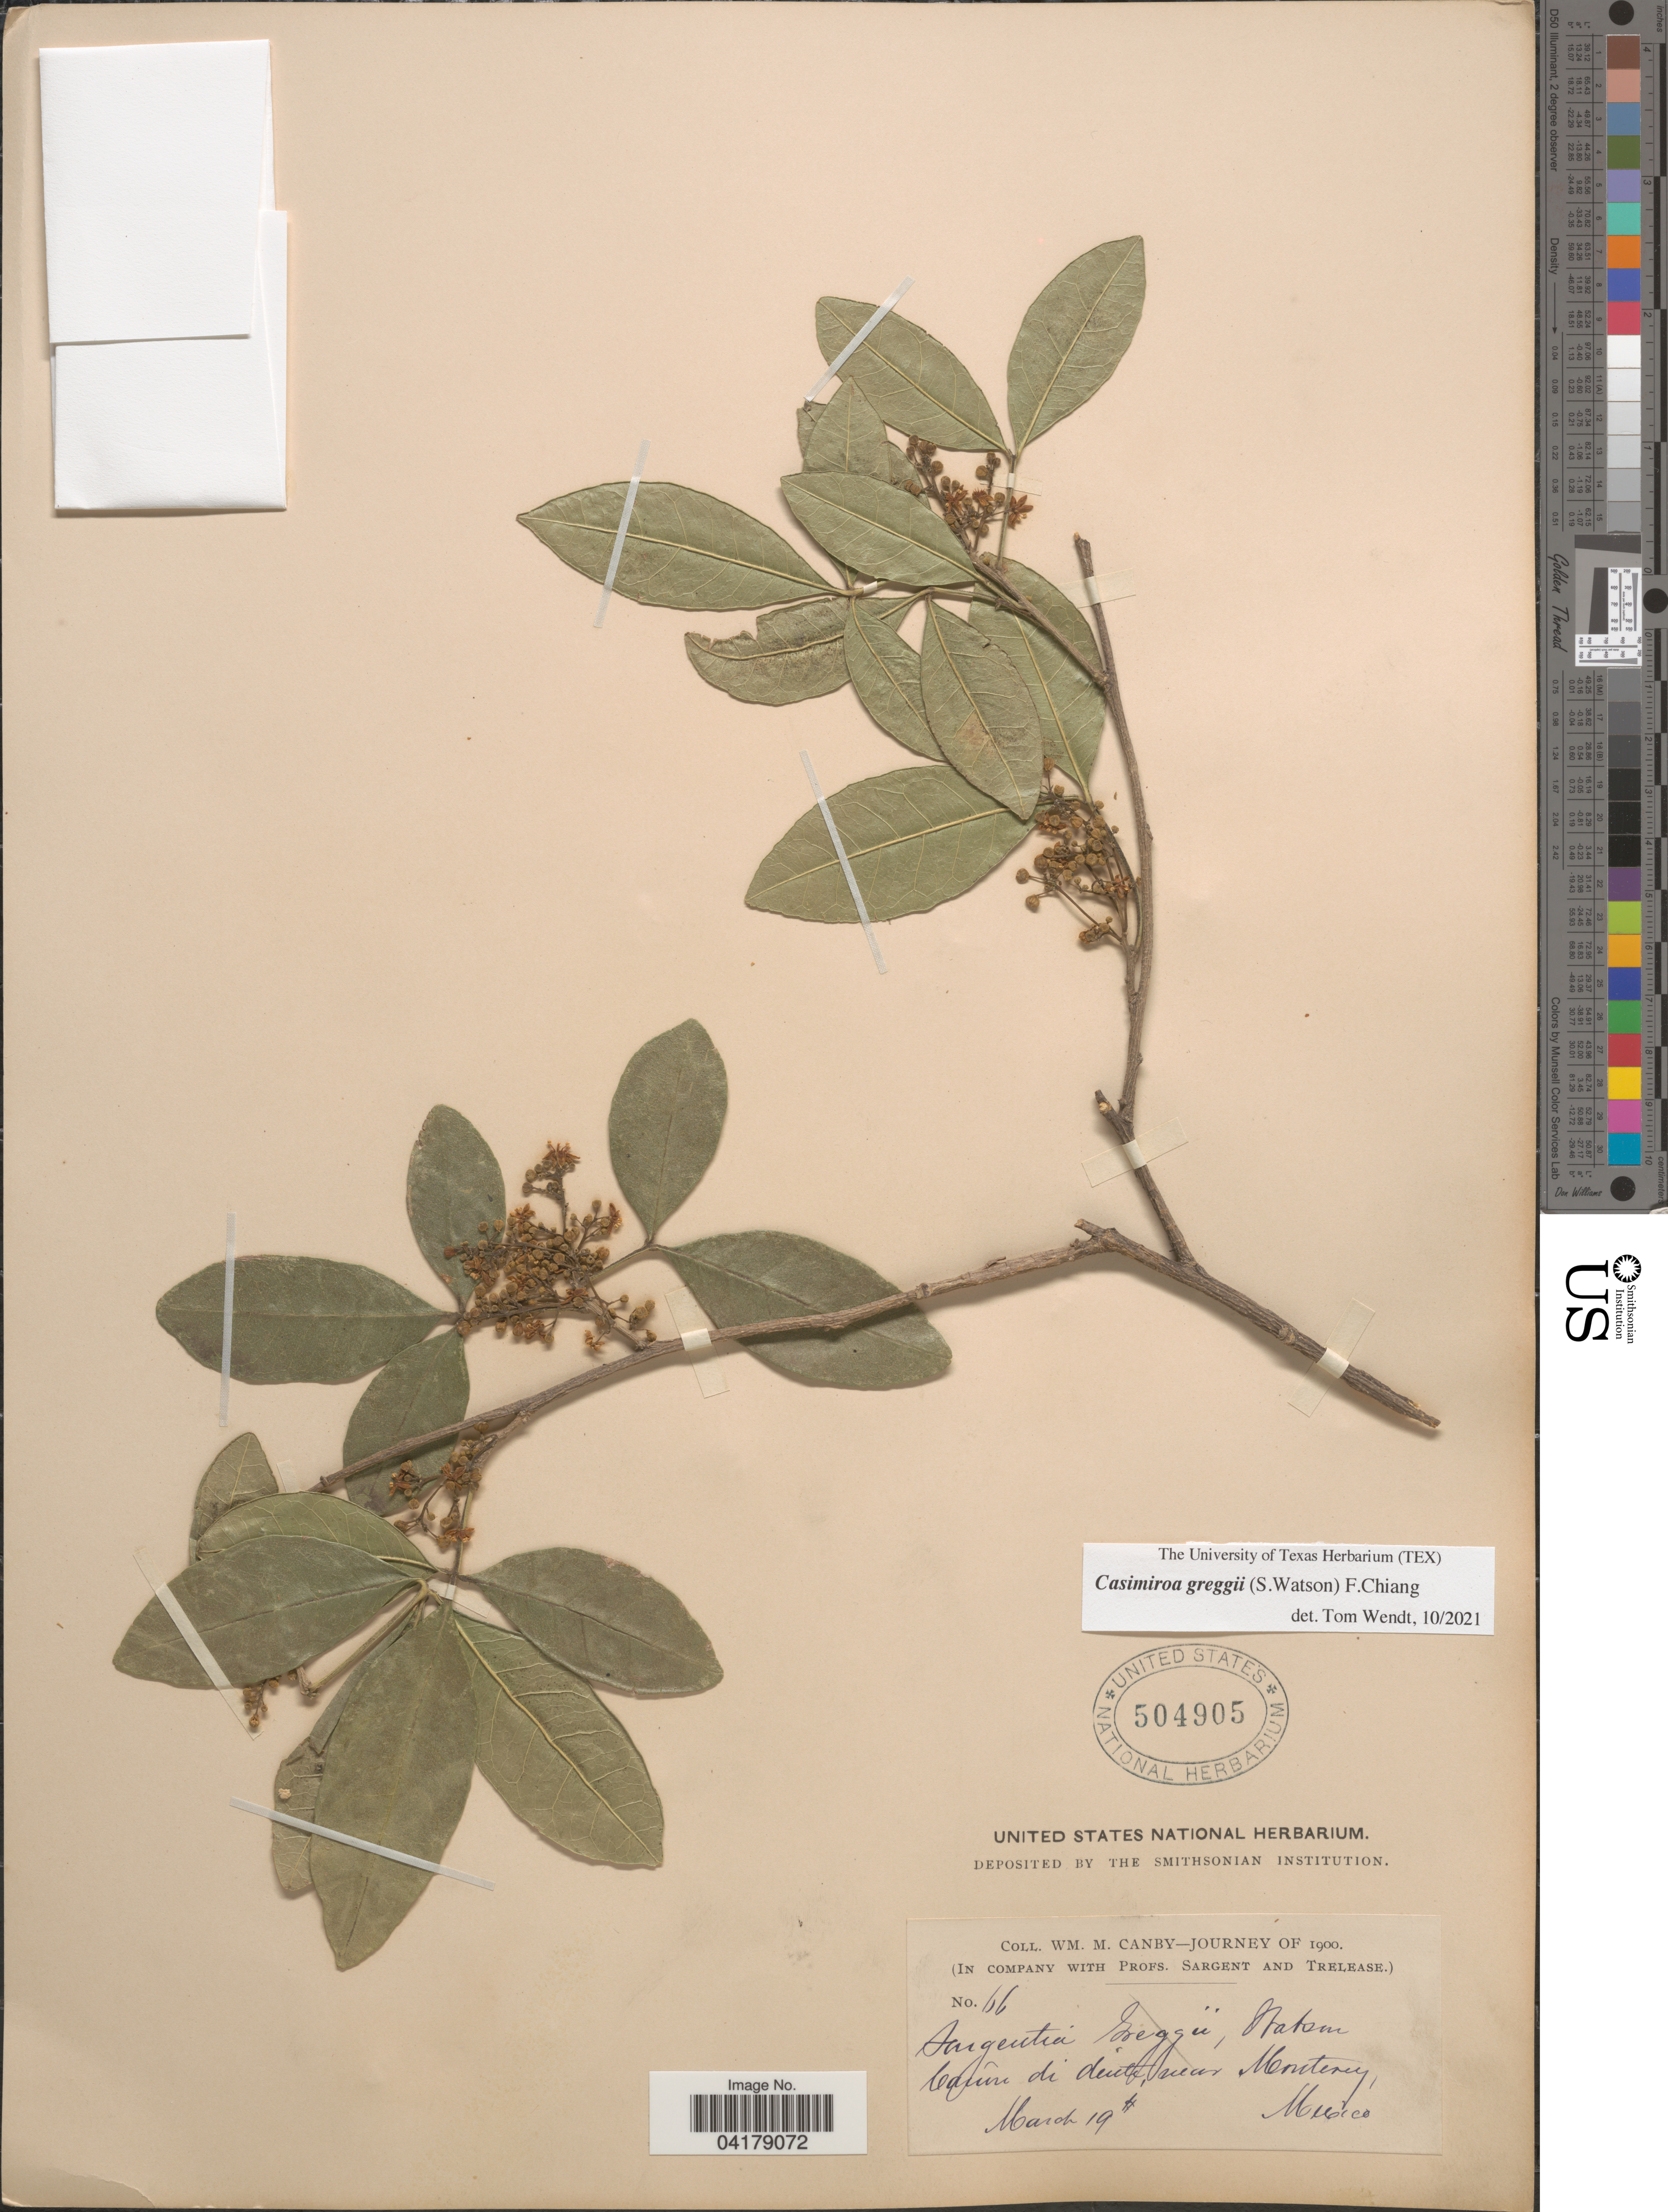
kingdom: Plantae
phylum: Tracheophyta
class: Magnoliopsida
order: Sapindales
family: Rutaceae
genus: Casimiroa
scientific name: Casimiroa greggii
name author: (S. Watson) Chiang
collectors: W. M. Canby, -- Sargent & -- Trelease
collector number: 66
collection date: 1900-03-19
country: Mexico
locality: Journey of 1900. Cañon di dente [interpreted], near Monterey.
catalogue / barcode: US 504905